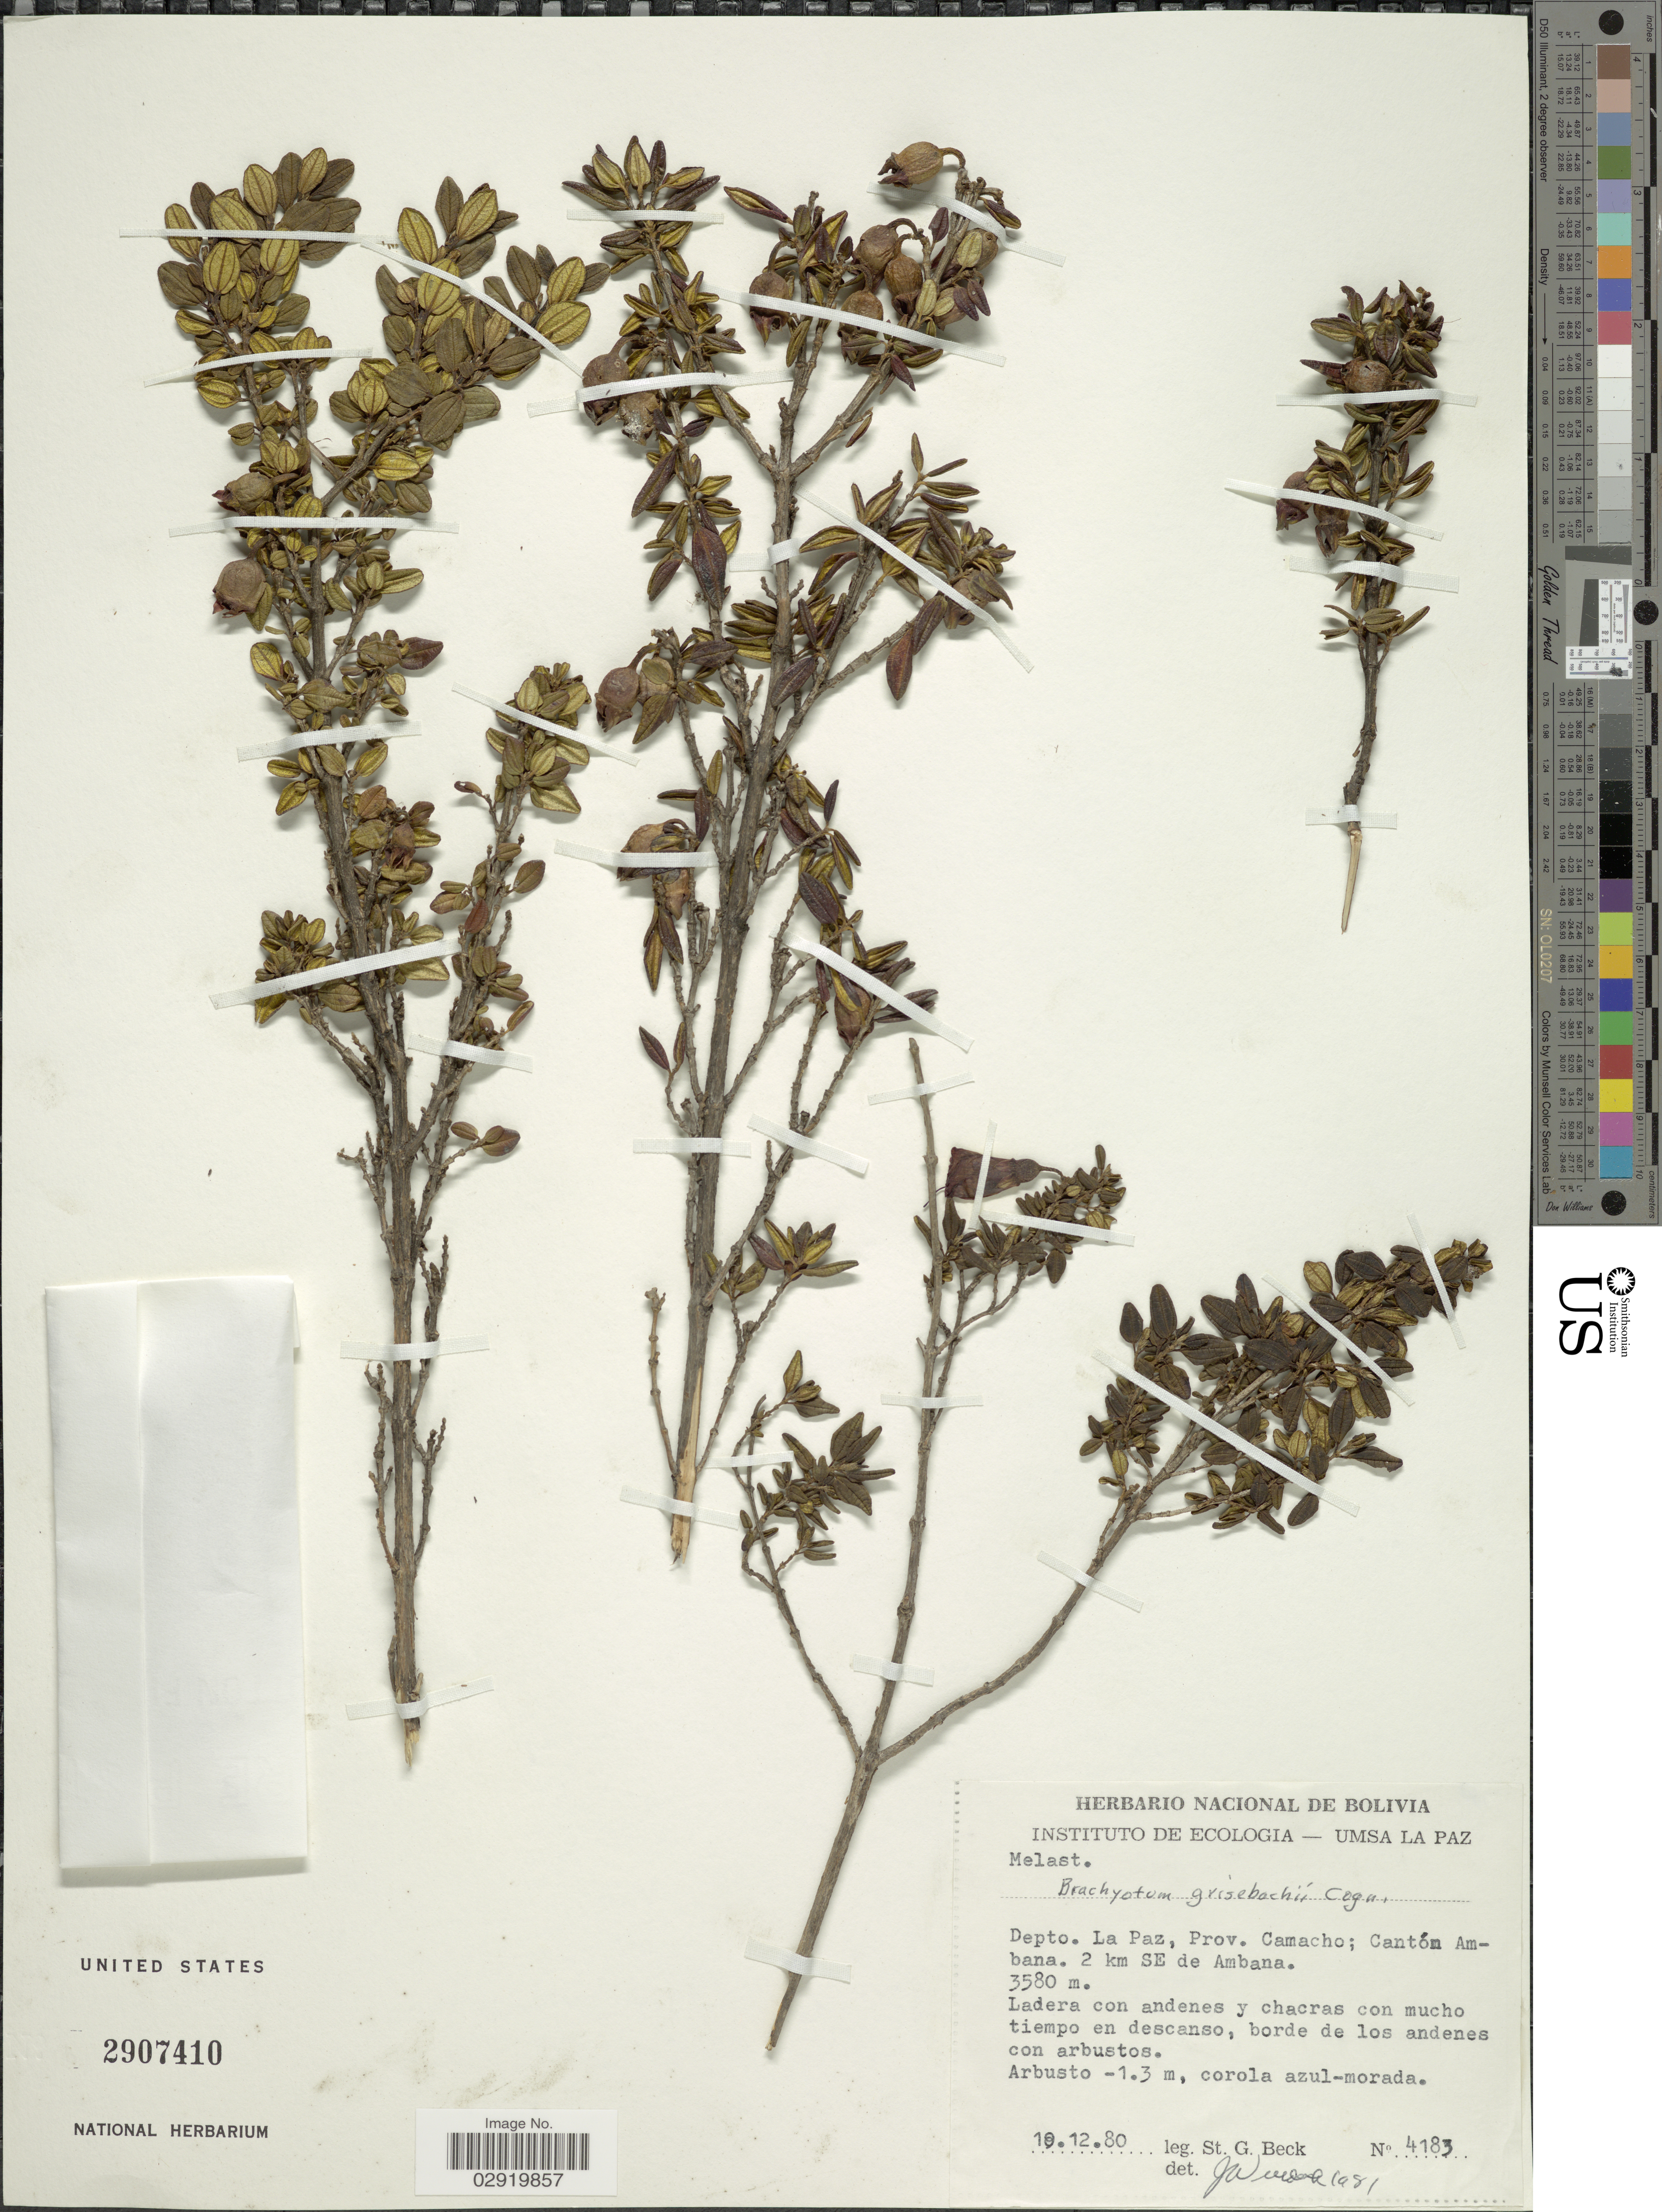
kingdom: Plantae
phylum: Tracheophyta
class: Magnoliopsida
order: Myrtales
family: Melastomataceae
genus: Brachyotum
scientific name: Brachyotum grisebachii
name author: Cogn.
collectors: S. G. Beck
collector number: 4183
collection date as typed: Transcribed d/m/y: 10/12/80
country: Bolivia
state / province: La Paz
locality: Depto. La Paz, Prov. Camacho; Cantón Ambana. 2 km SE de Ambana.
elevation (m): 3580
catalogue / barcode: US 2907410